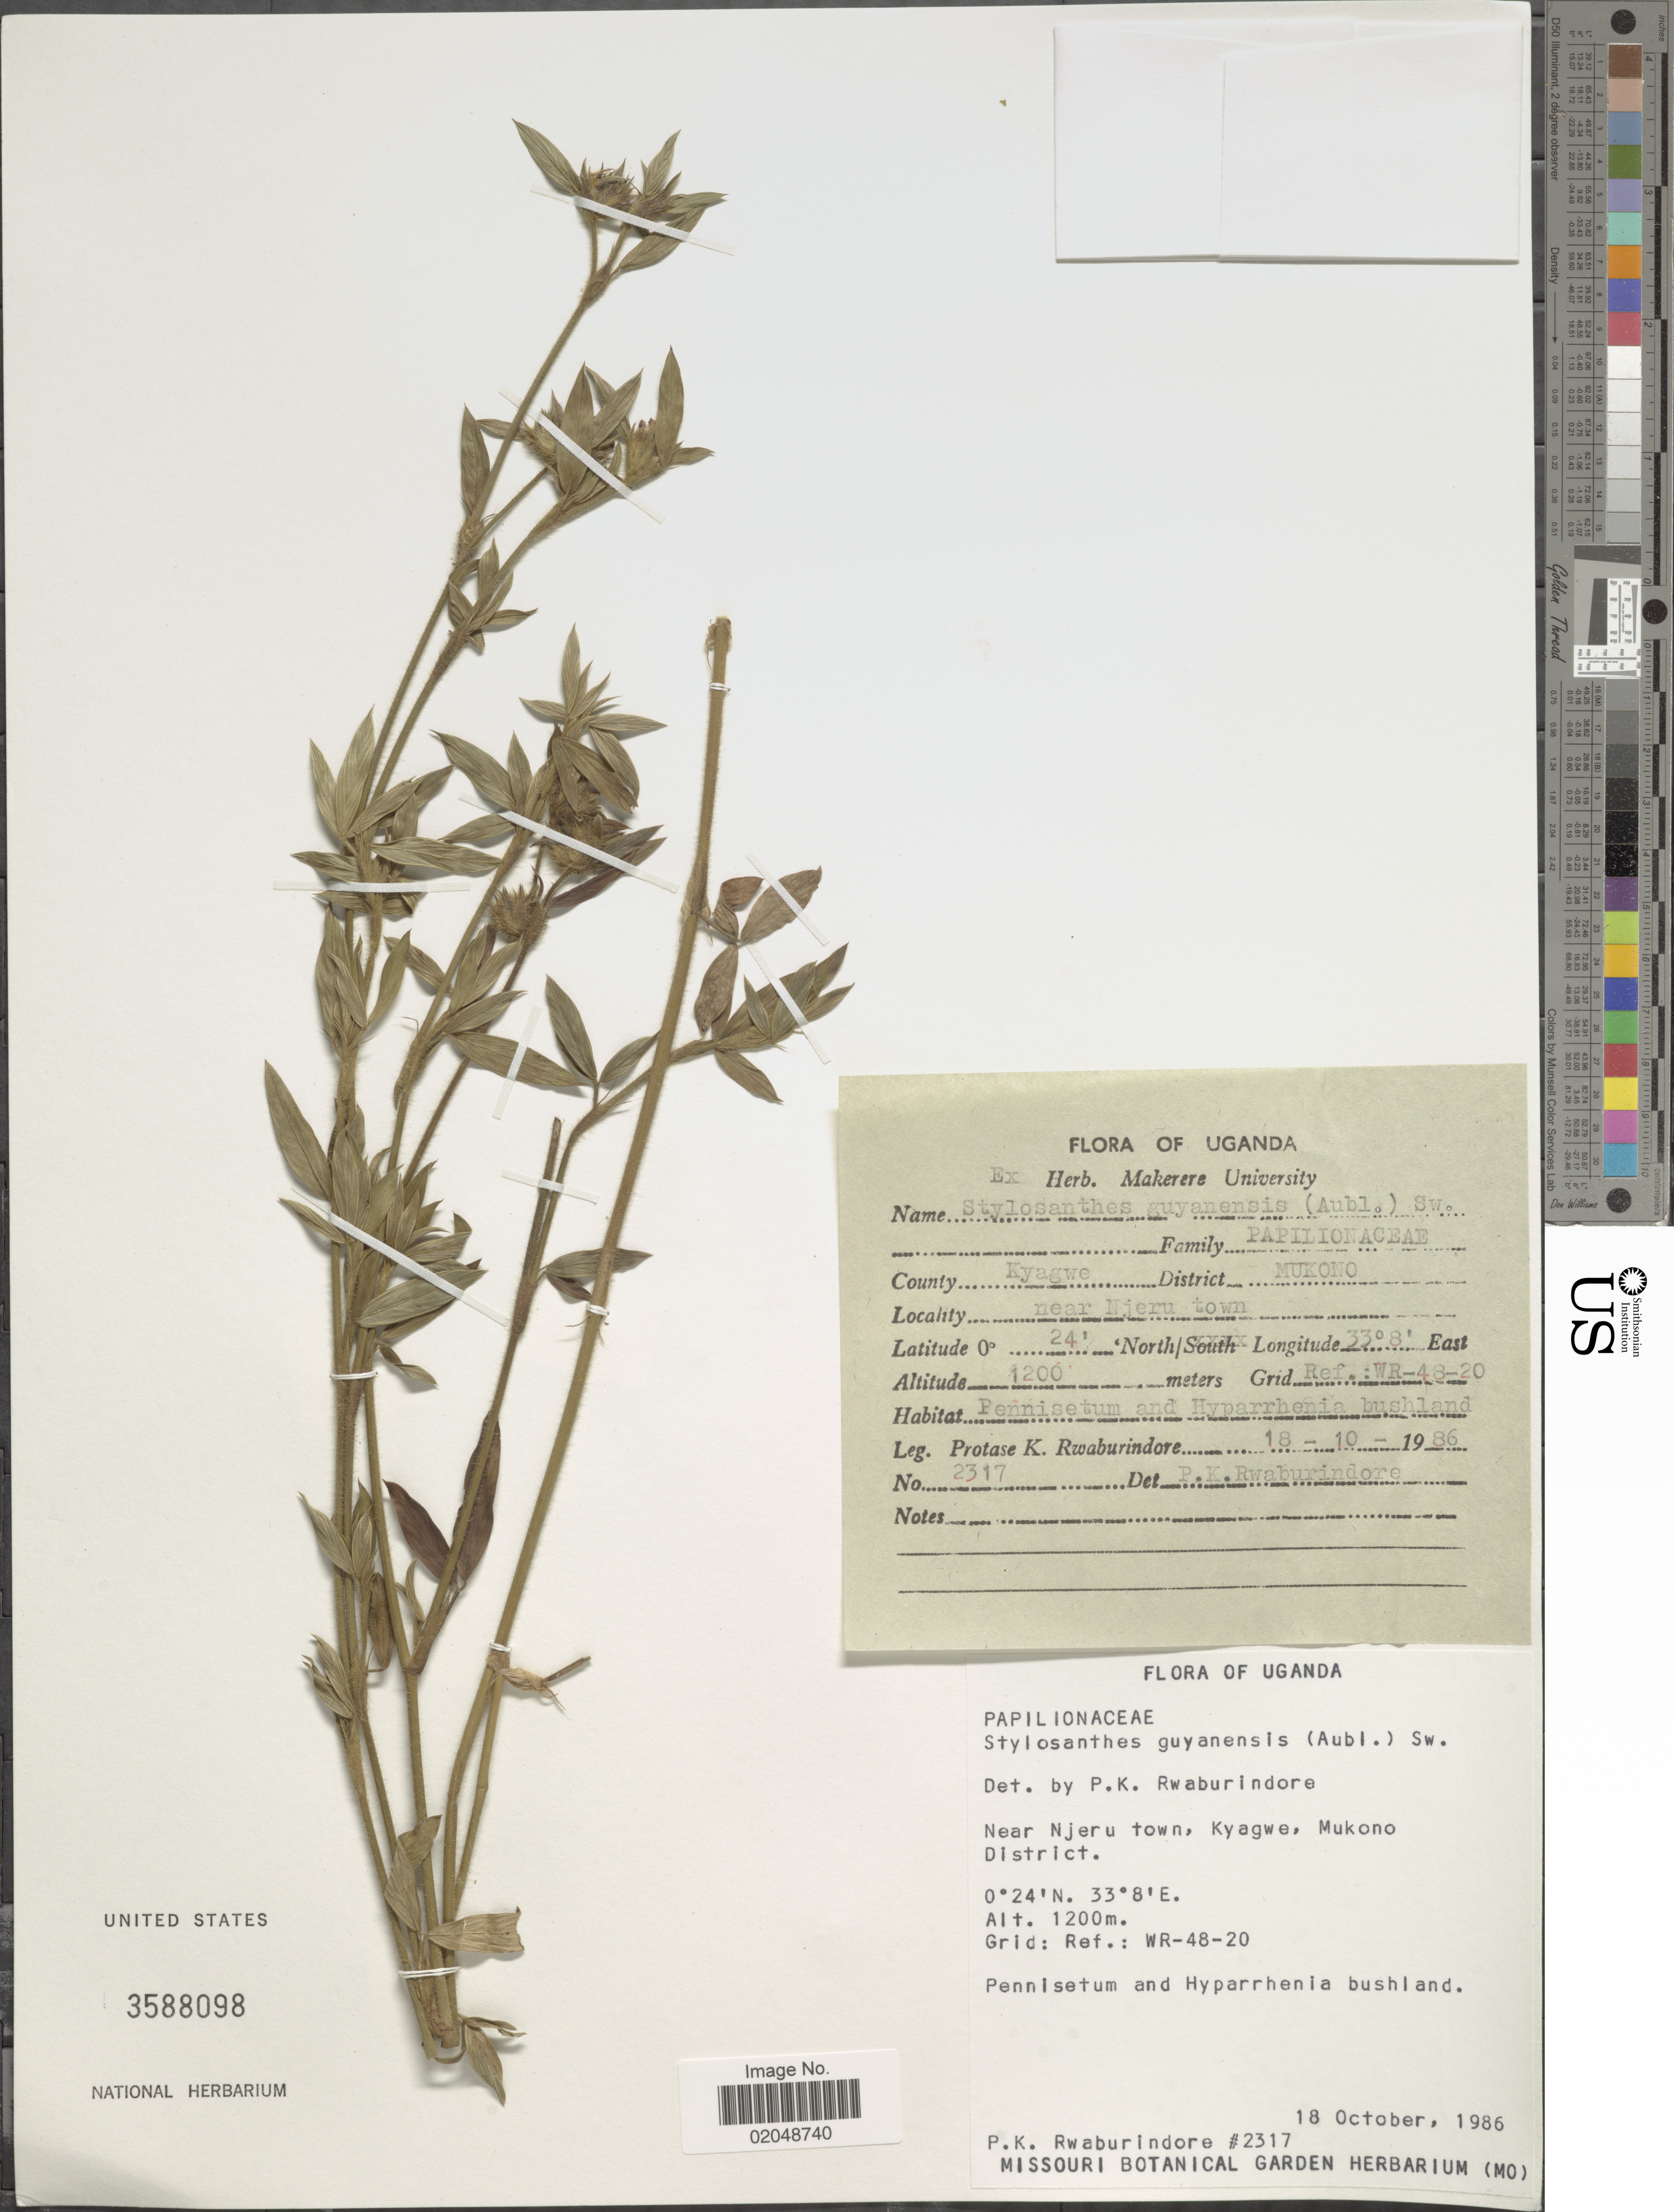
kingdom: Plantae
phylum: Tracheophyta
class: Magnoliopsida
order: Fabales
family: Fabaceae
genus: Stylosanthes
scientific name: Stylosanthes guianensis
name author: (Aubl.) Sw.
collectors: P. Rwaburindore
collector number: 2317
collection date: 1986-10-18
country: Uganda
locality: Near Njeru town, Kyagwe, Mukono District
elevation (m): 1200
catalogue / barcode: US 3588098